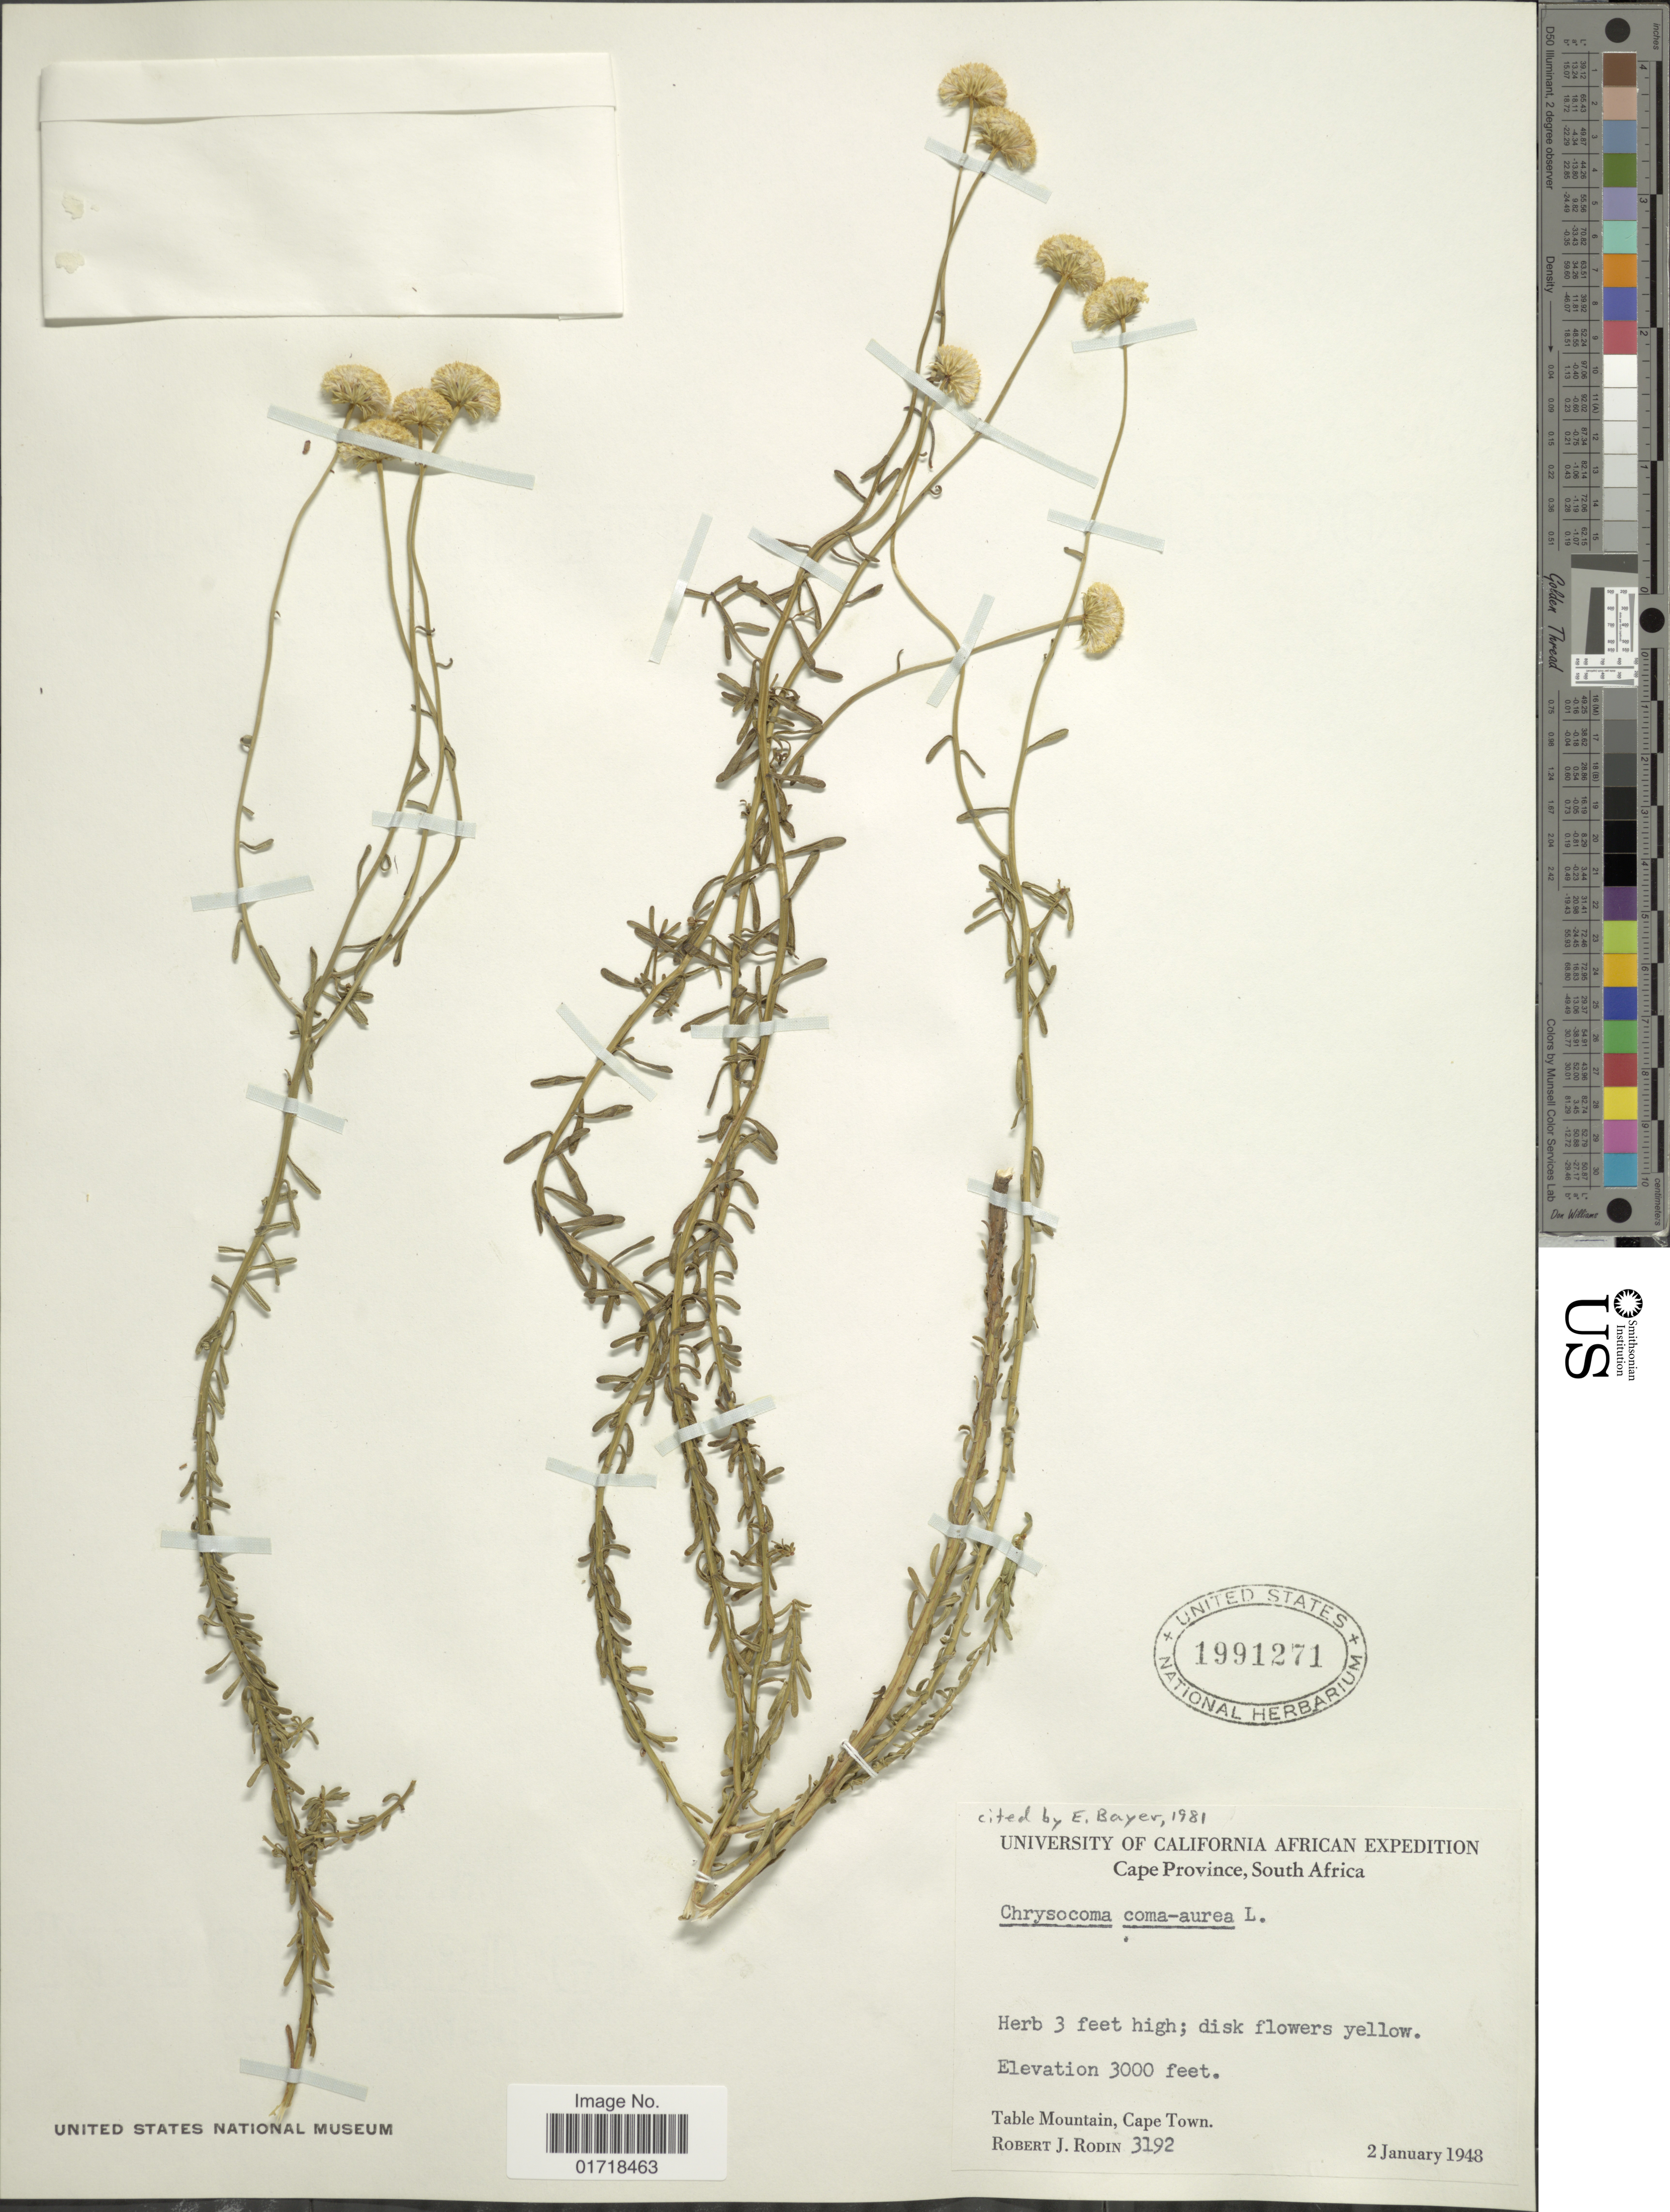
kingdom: Plantae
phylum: Tracheophyta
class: Magnoliopsida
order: Asterales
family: Asteraceae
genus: Chrysocoma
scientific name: Chrysocoma coma-aurea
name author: L.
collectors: R. J. Rodin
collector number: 3192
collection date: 1948-01-02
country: South Africa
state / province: Western Cape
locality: Table Mountain, Cape Town.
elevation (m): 914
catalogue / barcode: US 1991271